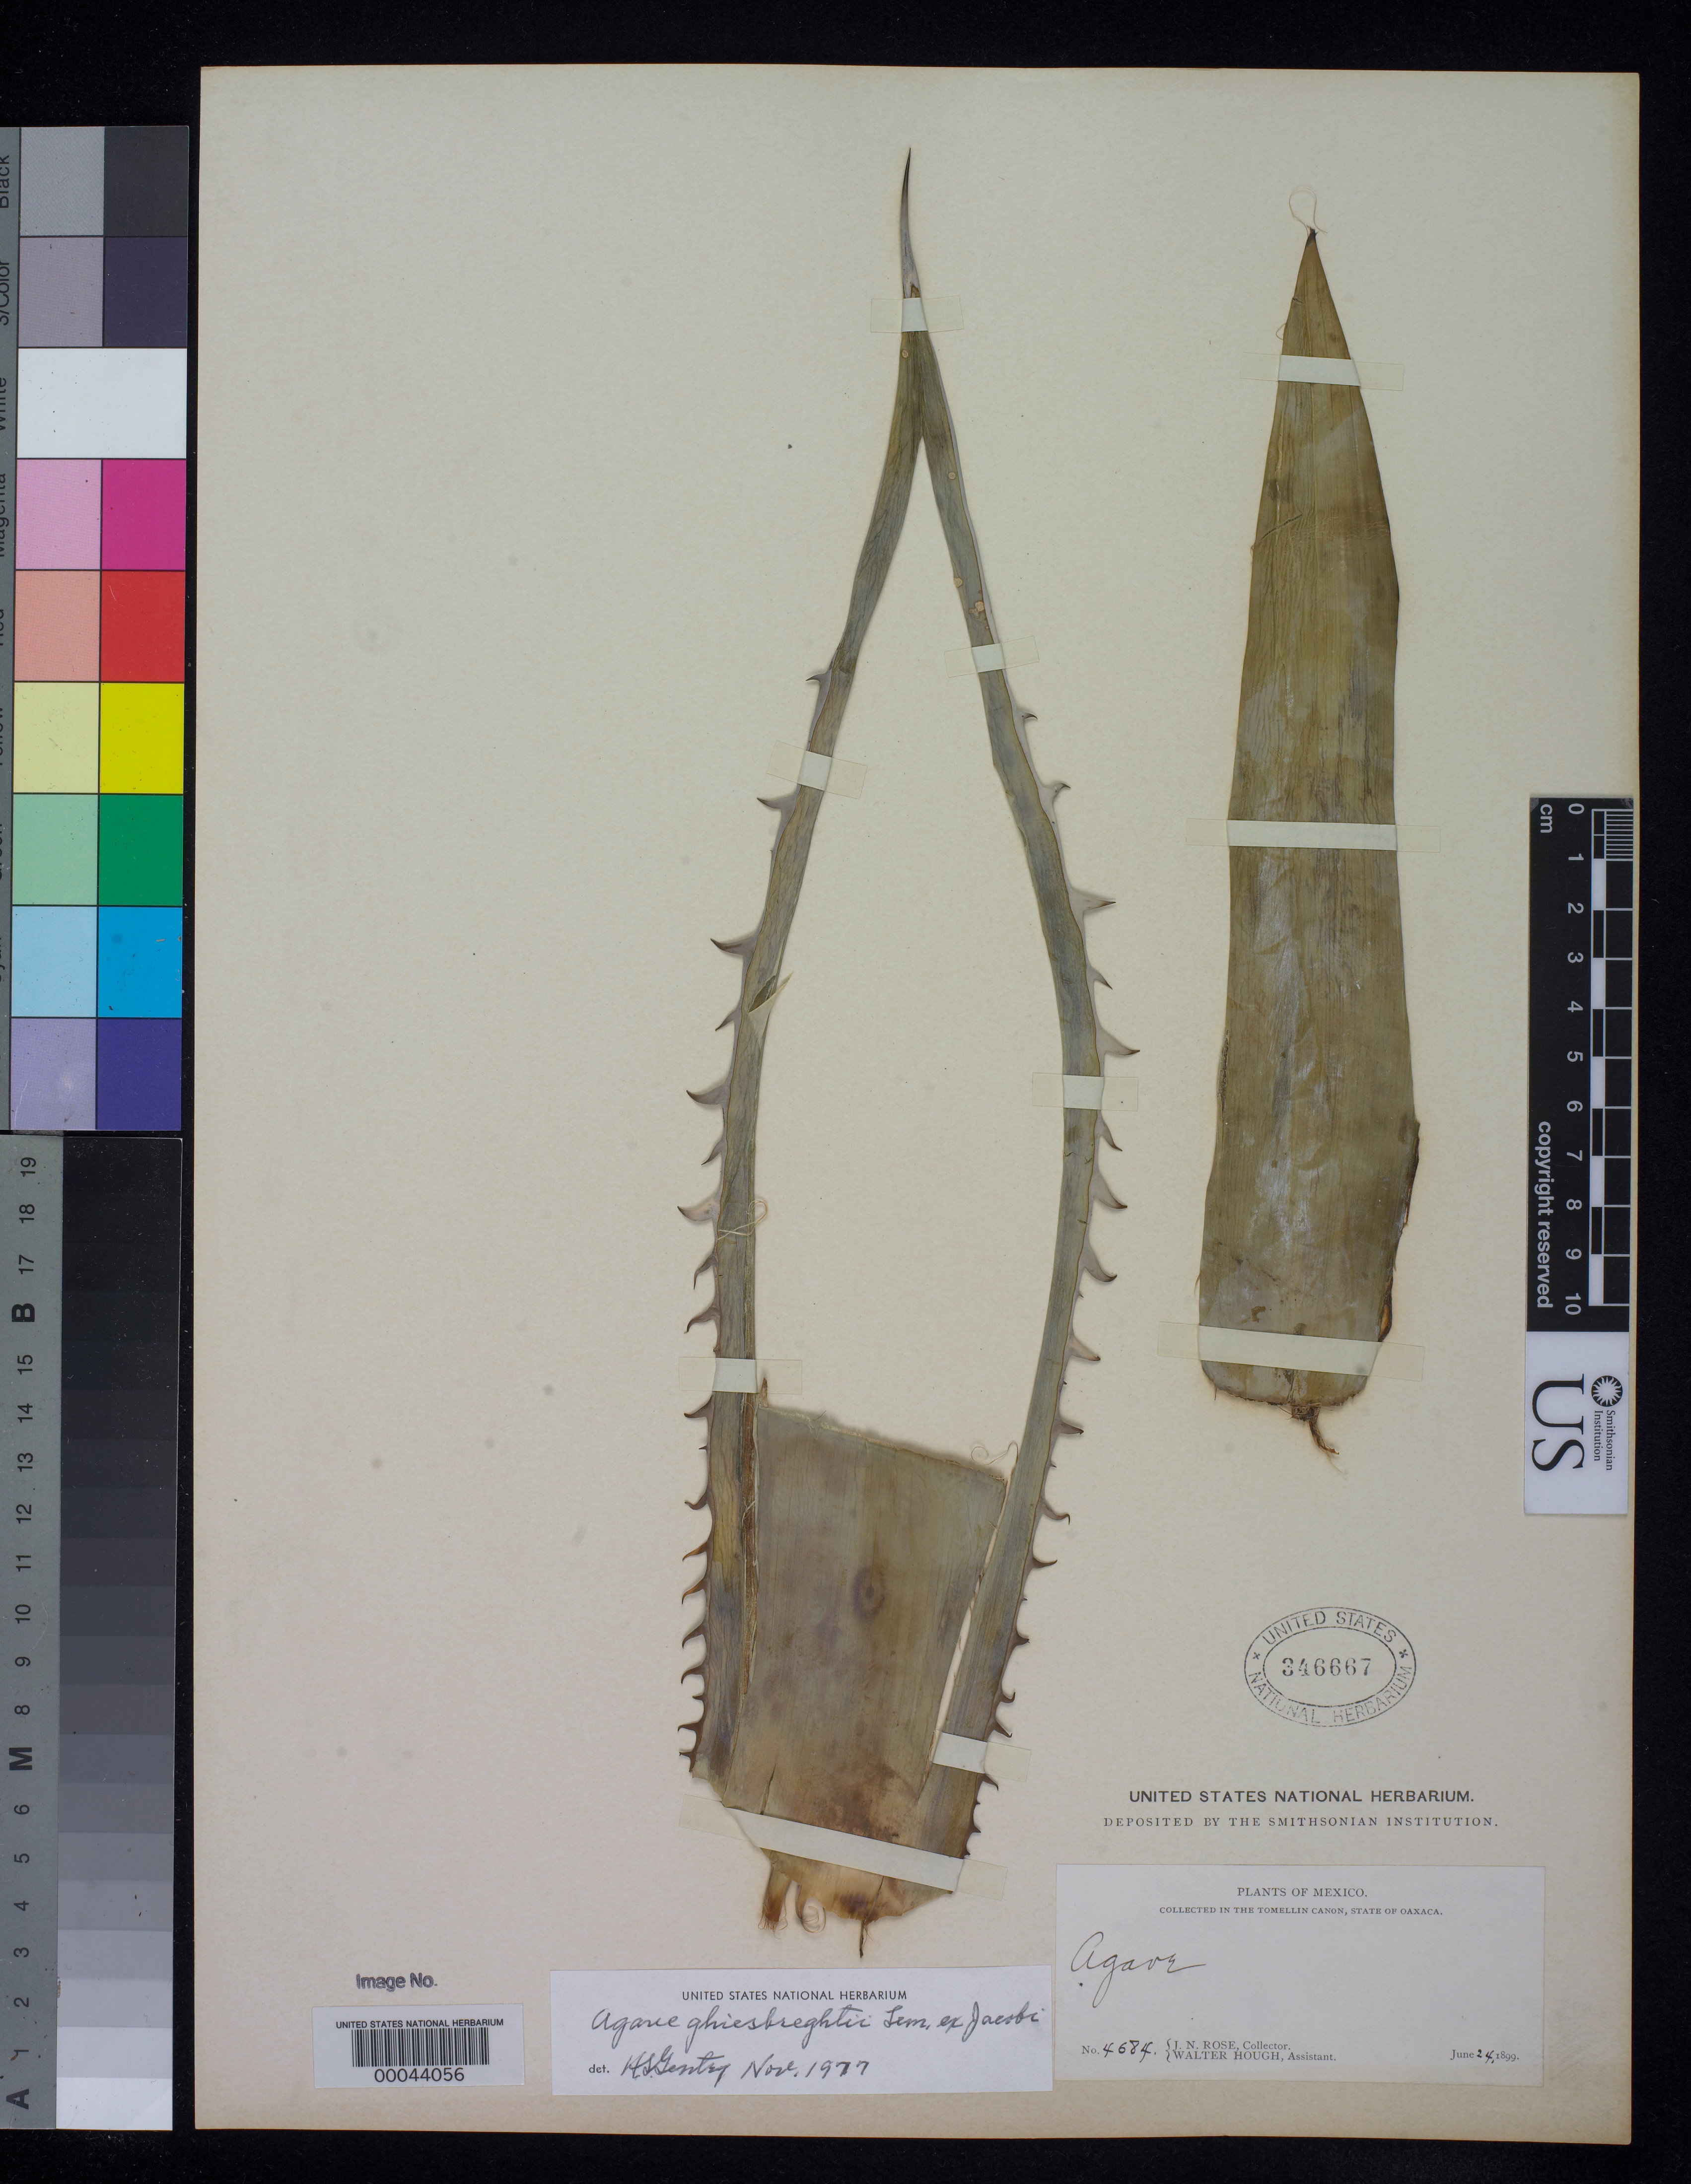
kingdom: Plantae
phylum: Tracheophyta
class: Liliopsida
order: Asparagales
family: Asparagaceae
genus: Agave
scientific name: Agave ghiesbrechtii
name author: K. Koch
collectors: J. N. Rose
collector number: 4684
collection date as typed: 24 Jun 1899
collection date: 1899-06-24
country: Mexico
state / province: Oaxaca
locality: In the tomellin canyon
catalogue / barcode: US 346667